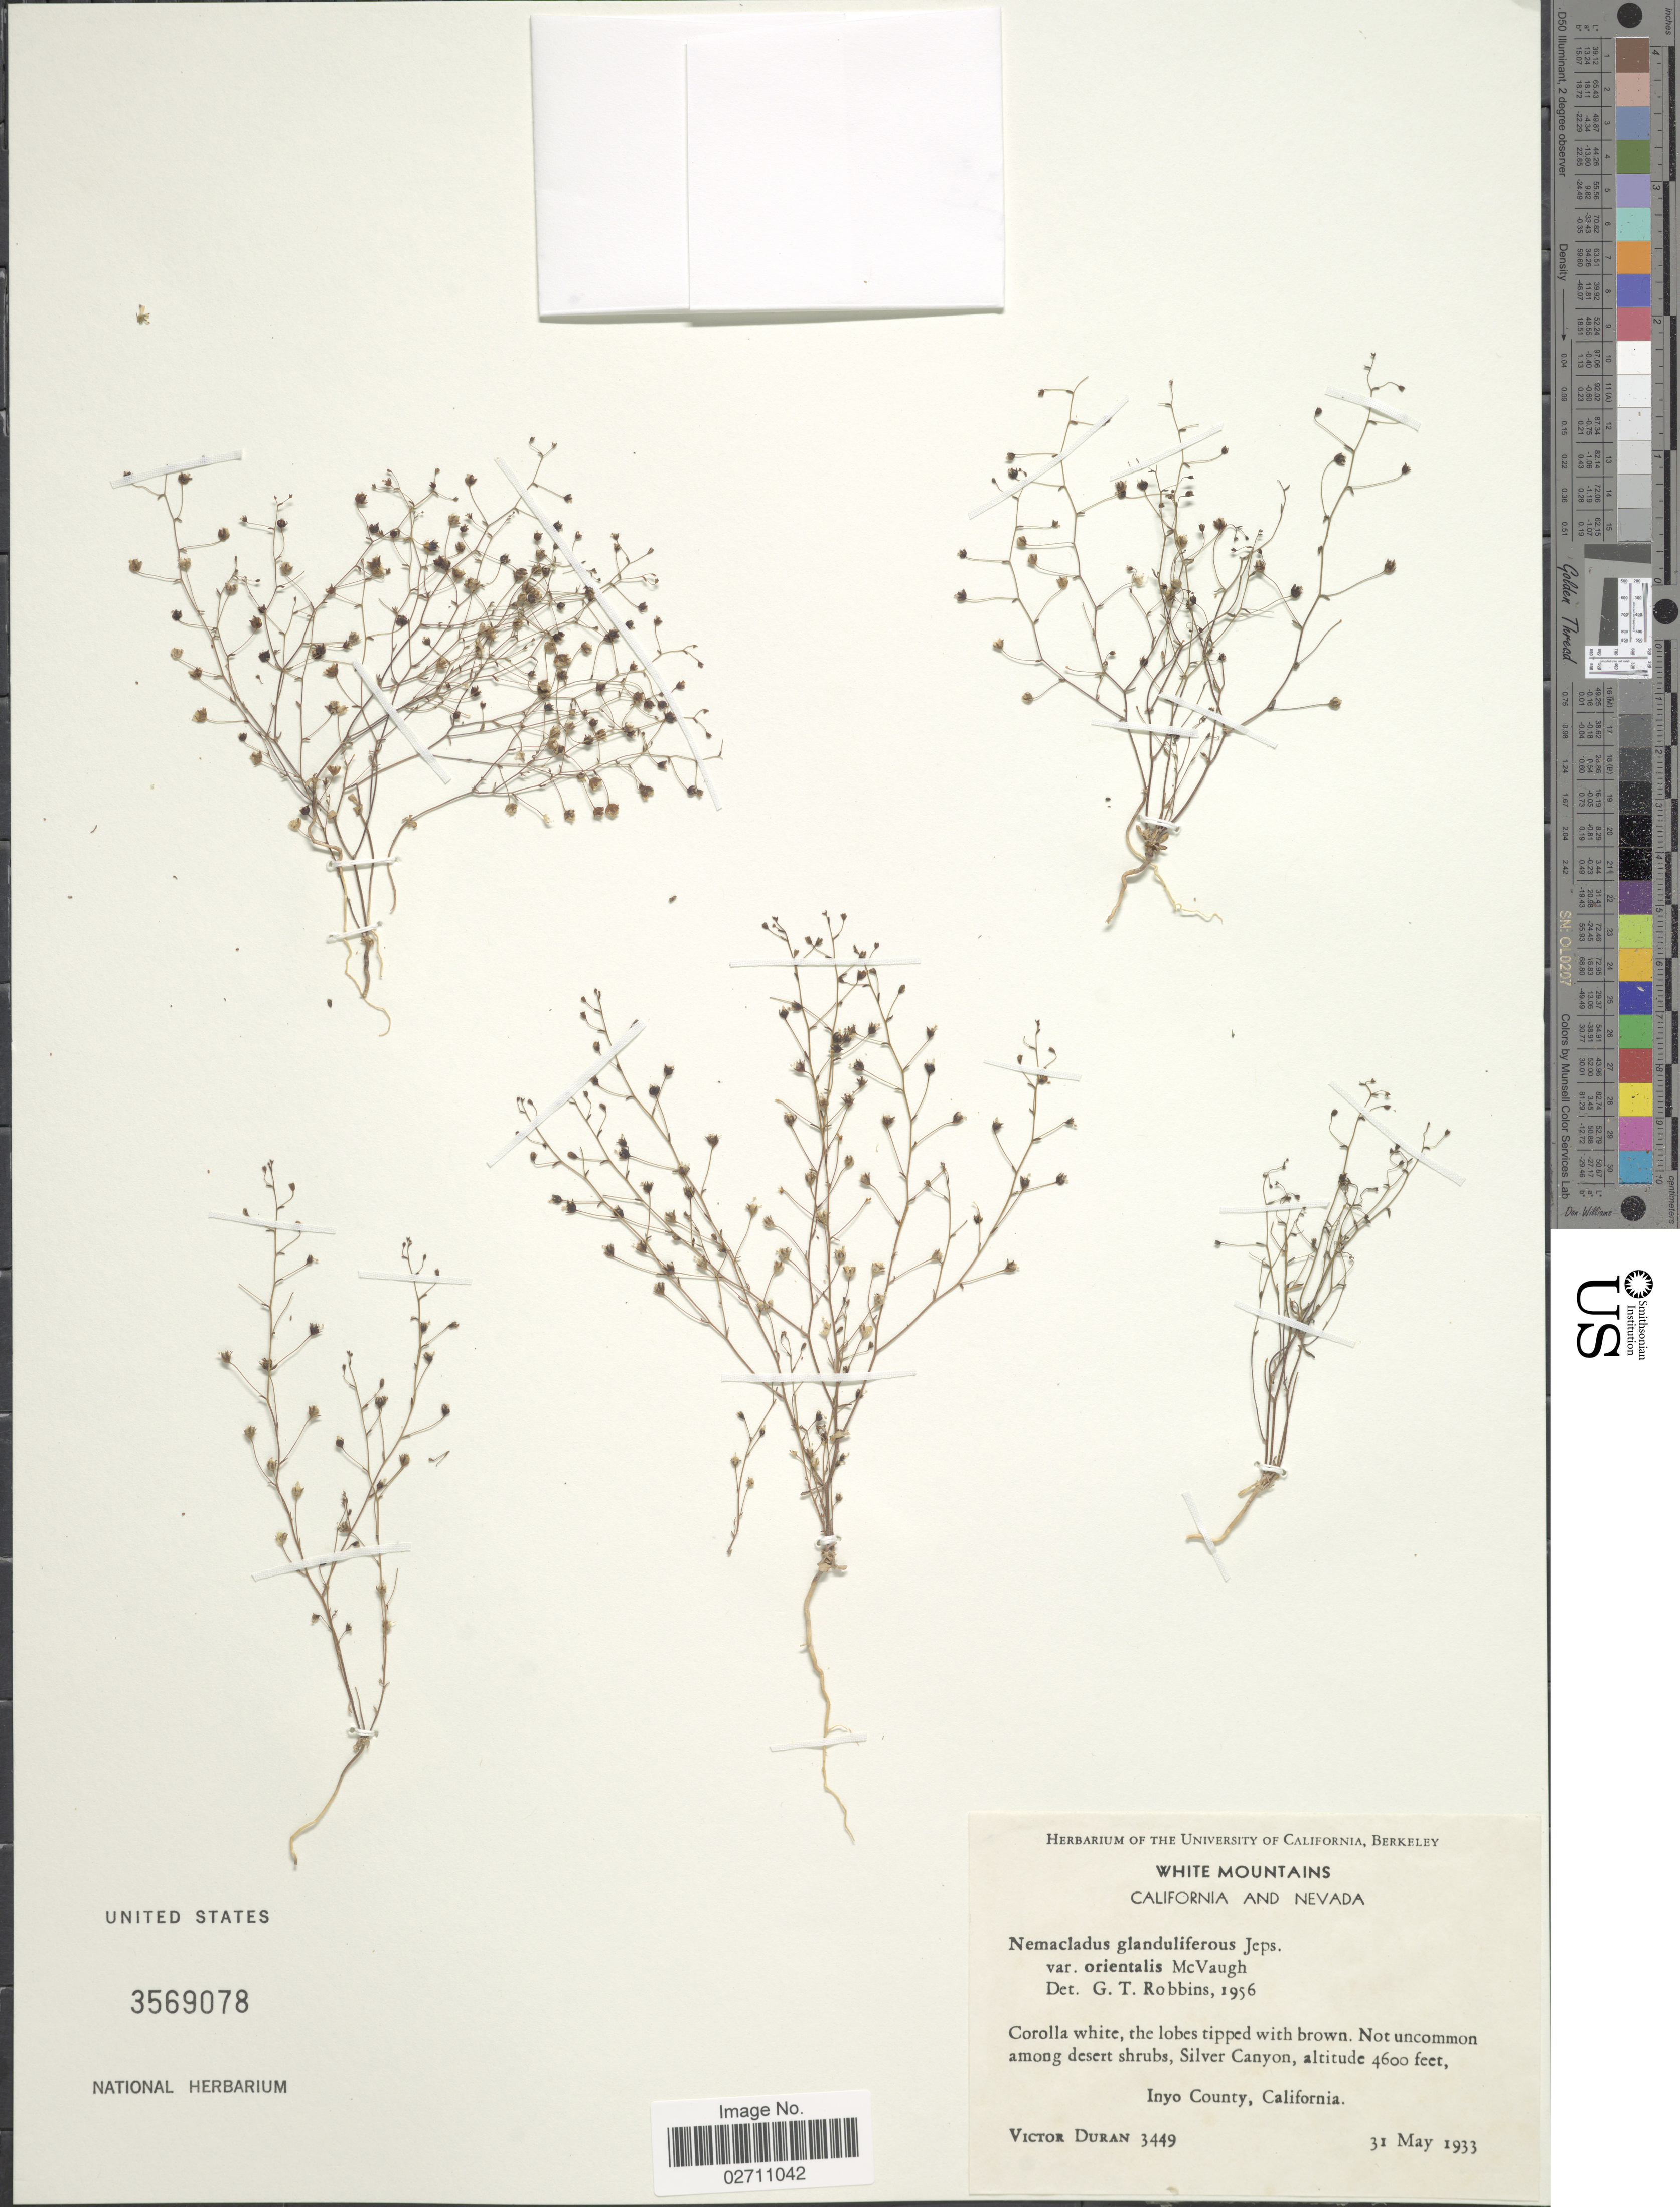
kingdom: Plantae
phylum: Tracheophyta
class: Magnoliopsida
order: Asterales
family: Campanulaceae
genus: Nemacladus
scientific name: Nemacladus glanduliferus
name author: Jeps.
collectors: V. Duran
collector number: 3449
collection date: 1933-05-31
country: United States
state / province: California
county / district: Inyo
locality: White Mountains, Not uncommon among desert shrubs, Silver Canyon, Inyo County, California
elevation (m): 1402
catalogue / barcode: US 3569078